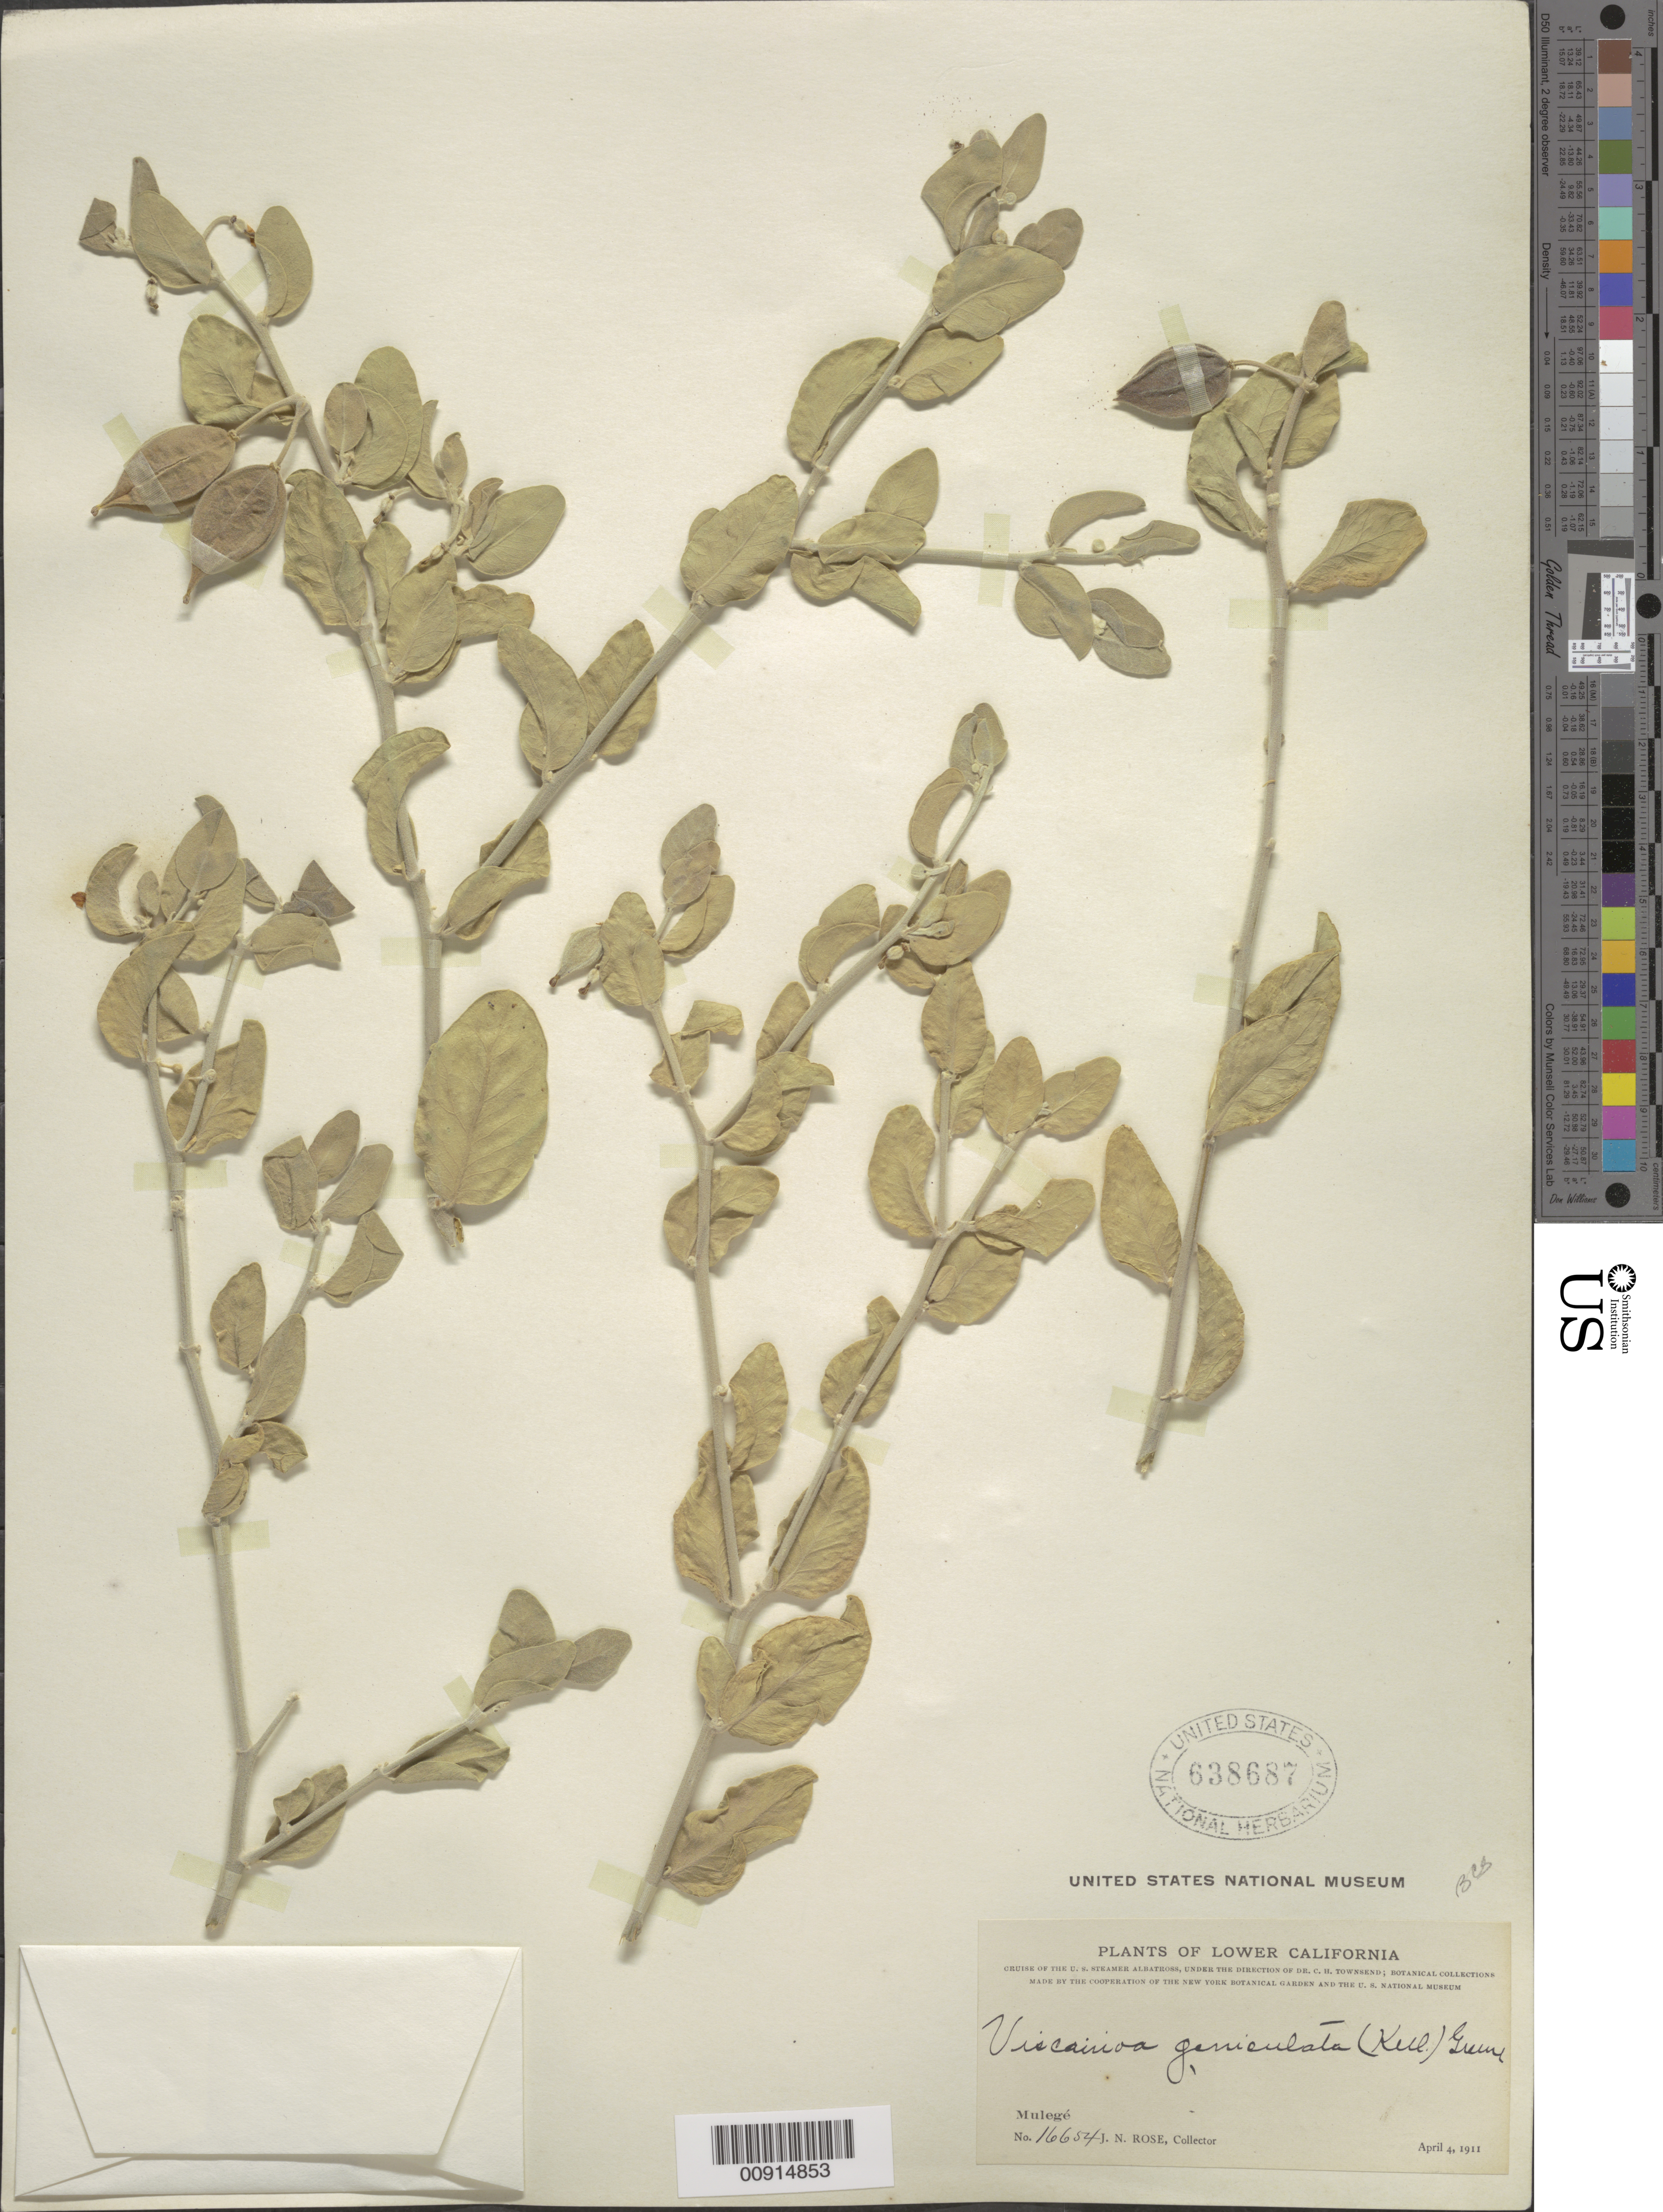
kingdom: Plantae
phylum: Tracheophyta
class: Magnoliopsida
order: Zygophyllales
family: Zygophyllaceae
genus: Viscainoa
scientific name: Viscainoa geniculata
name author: (Kellogg) Greene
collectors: J. N. Rose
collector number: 16654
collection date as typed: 04 Apr 1911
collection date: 1911-04-04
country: Mexico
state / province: Baja California Sur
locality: Mulegé. Lower California.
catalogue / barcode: US 638687